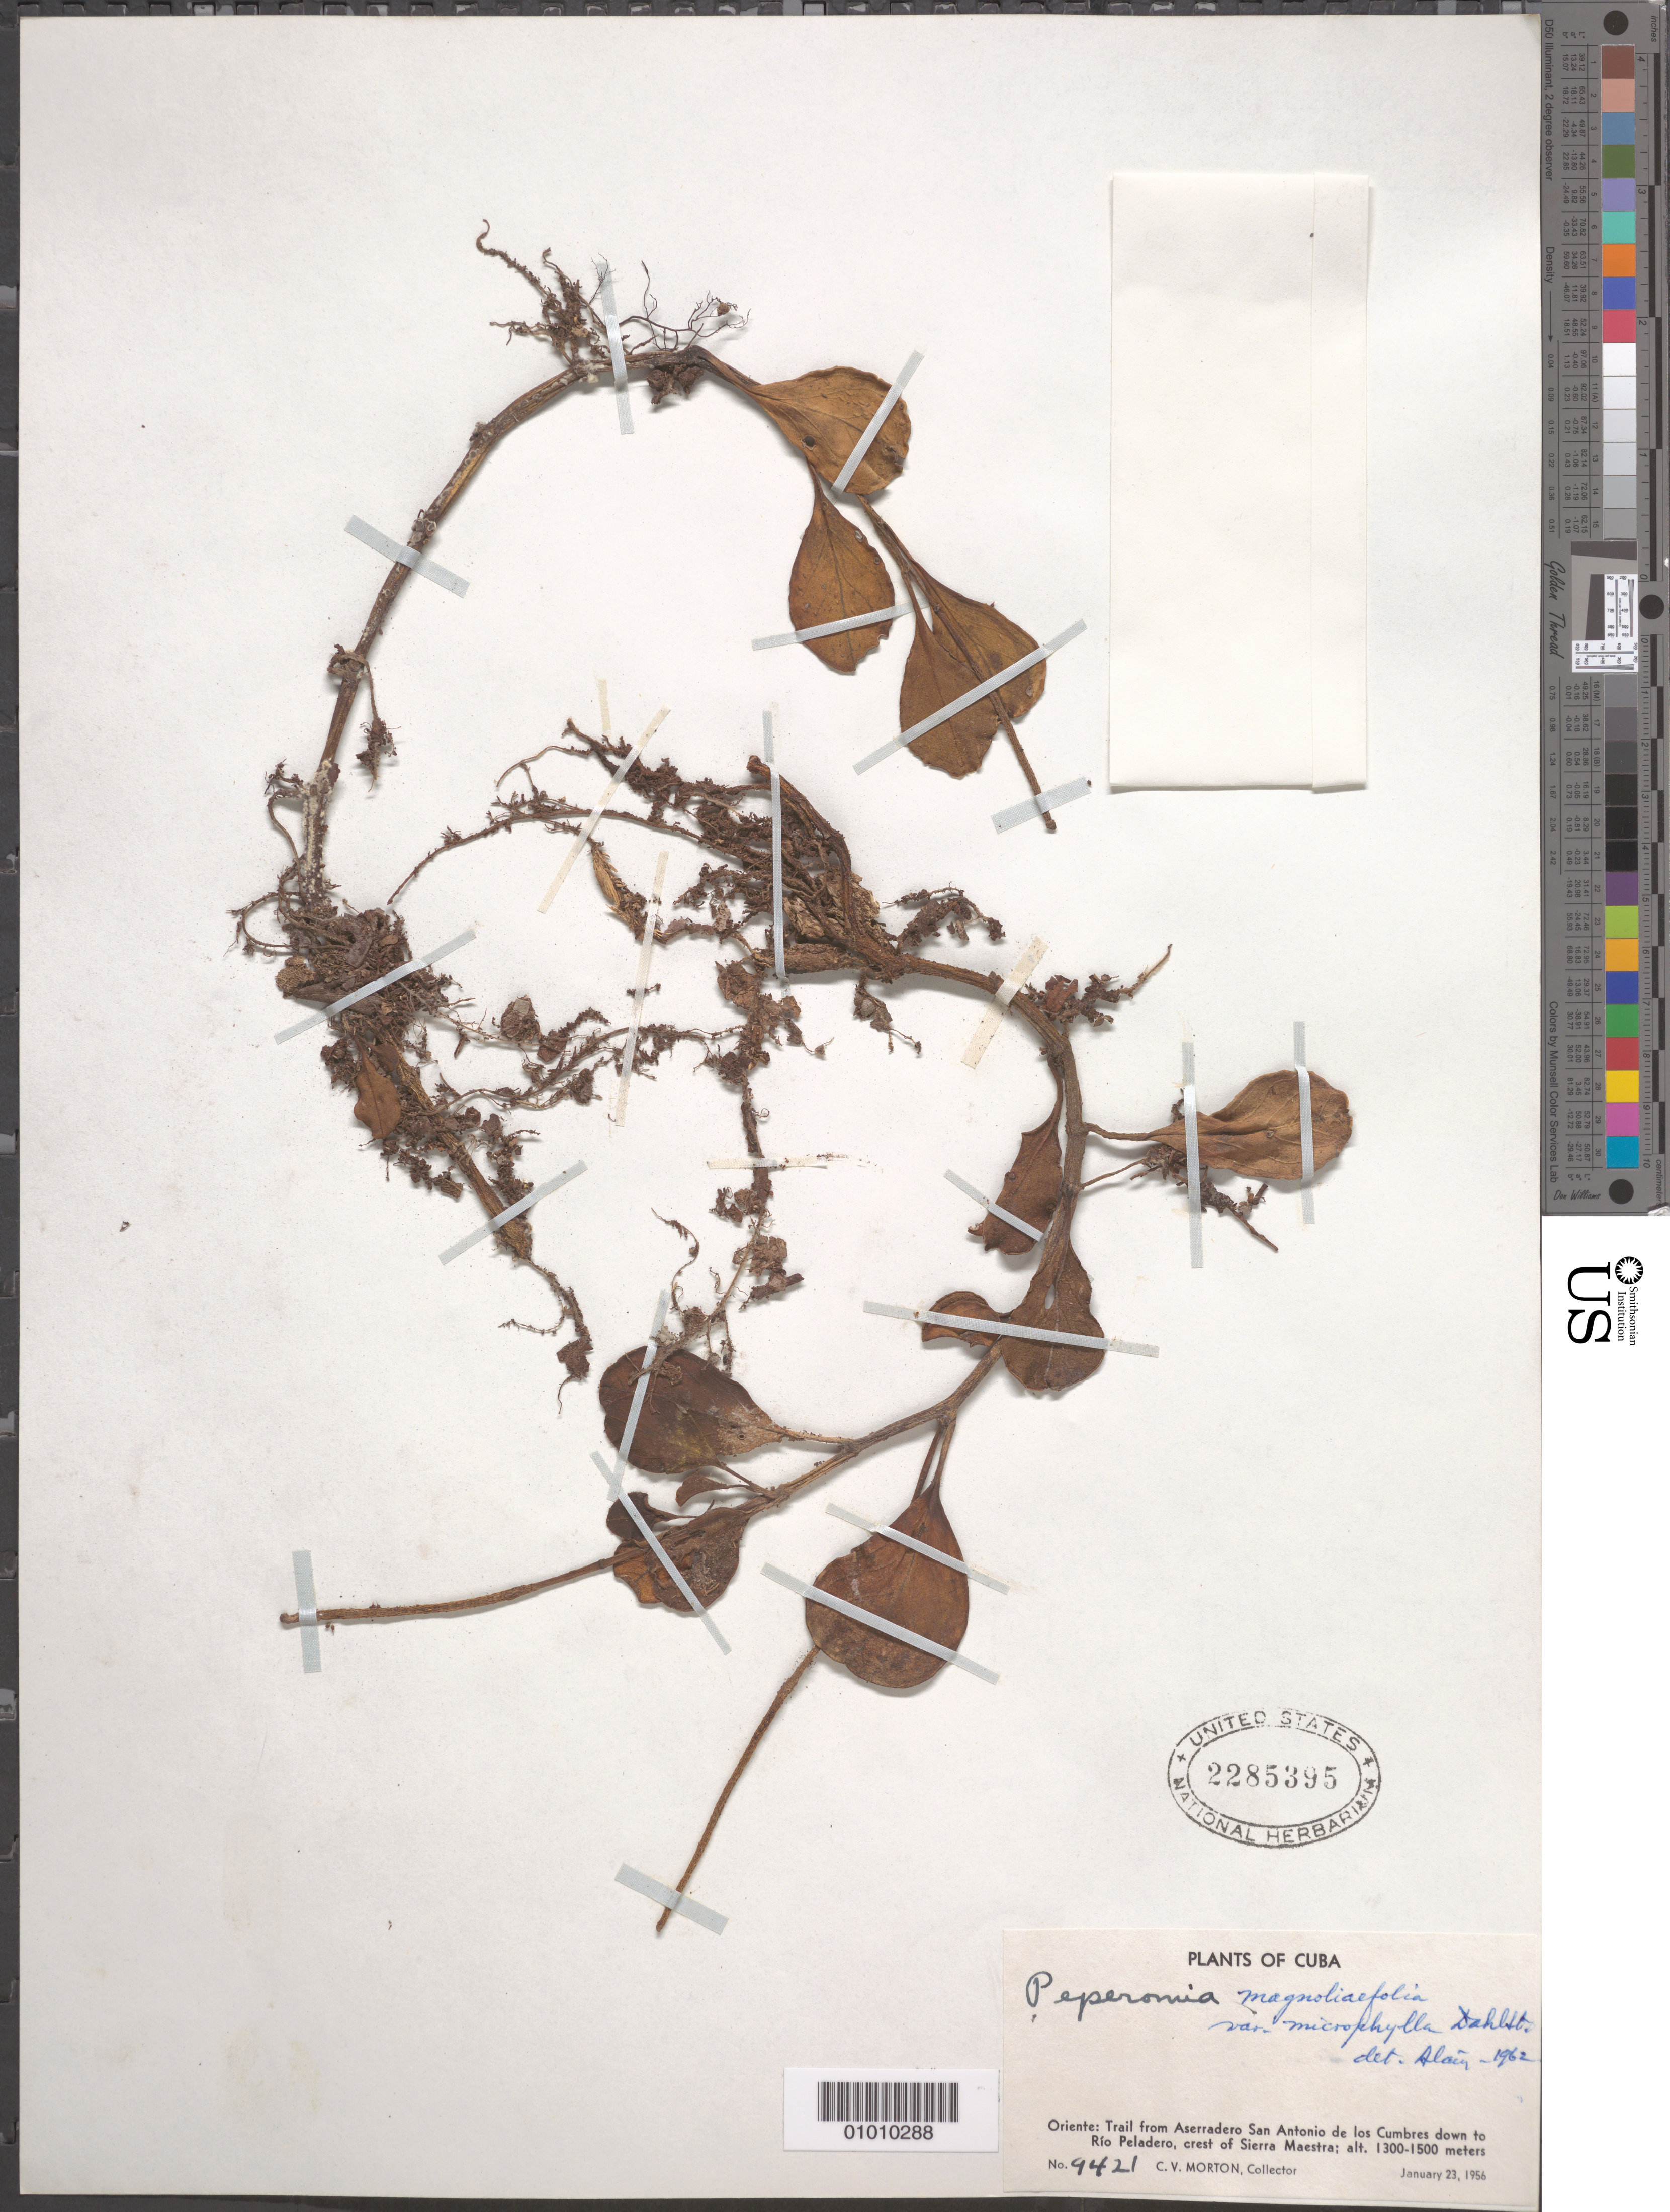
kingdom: Plantae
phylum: Tracheophyta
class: Magnoliopsida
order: Piperales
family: Piperaceae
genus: Peperomia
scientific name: Peperomia magnoliifolia var. magnoliifolia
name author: (Jacq.) A. Dietr.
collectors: C. V. Morton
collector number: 9421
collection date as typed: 23 Jan 1956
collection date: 1956-01-23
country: Cuba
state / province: Oriente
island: Cuba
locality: Trail from Aserradero San Antonio de los Cumbres down to Rio Peladero, crest of Sierra Maestra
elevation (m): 1300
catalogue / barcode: US 2285395